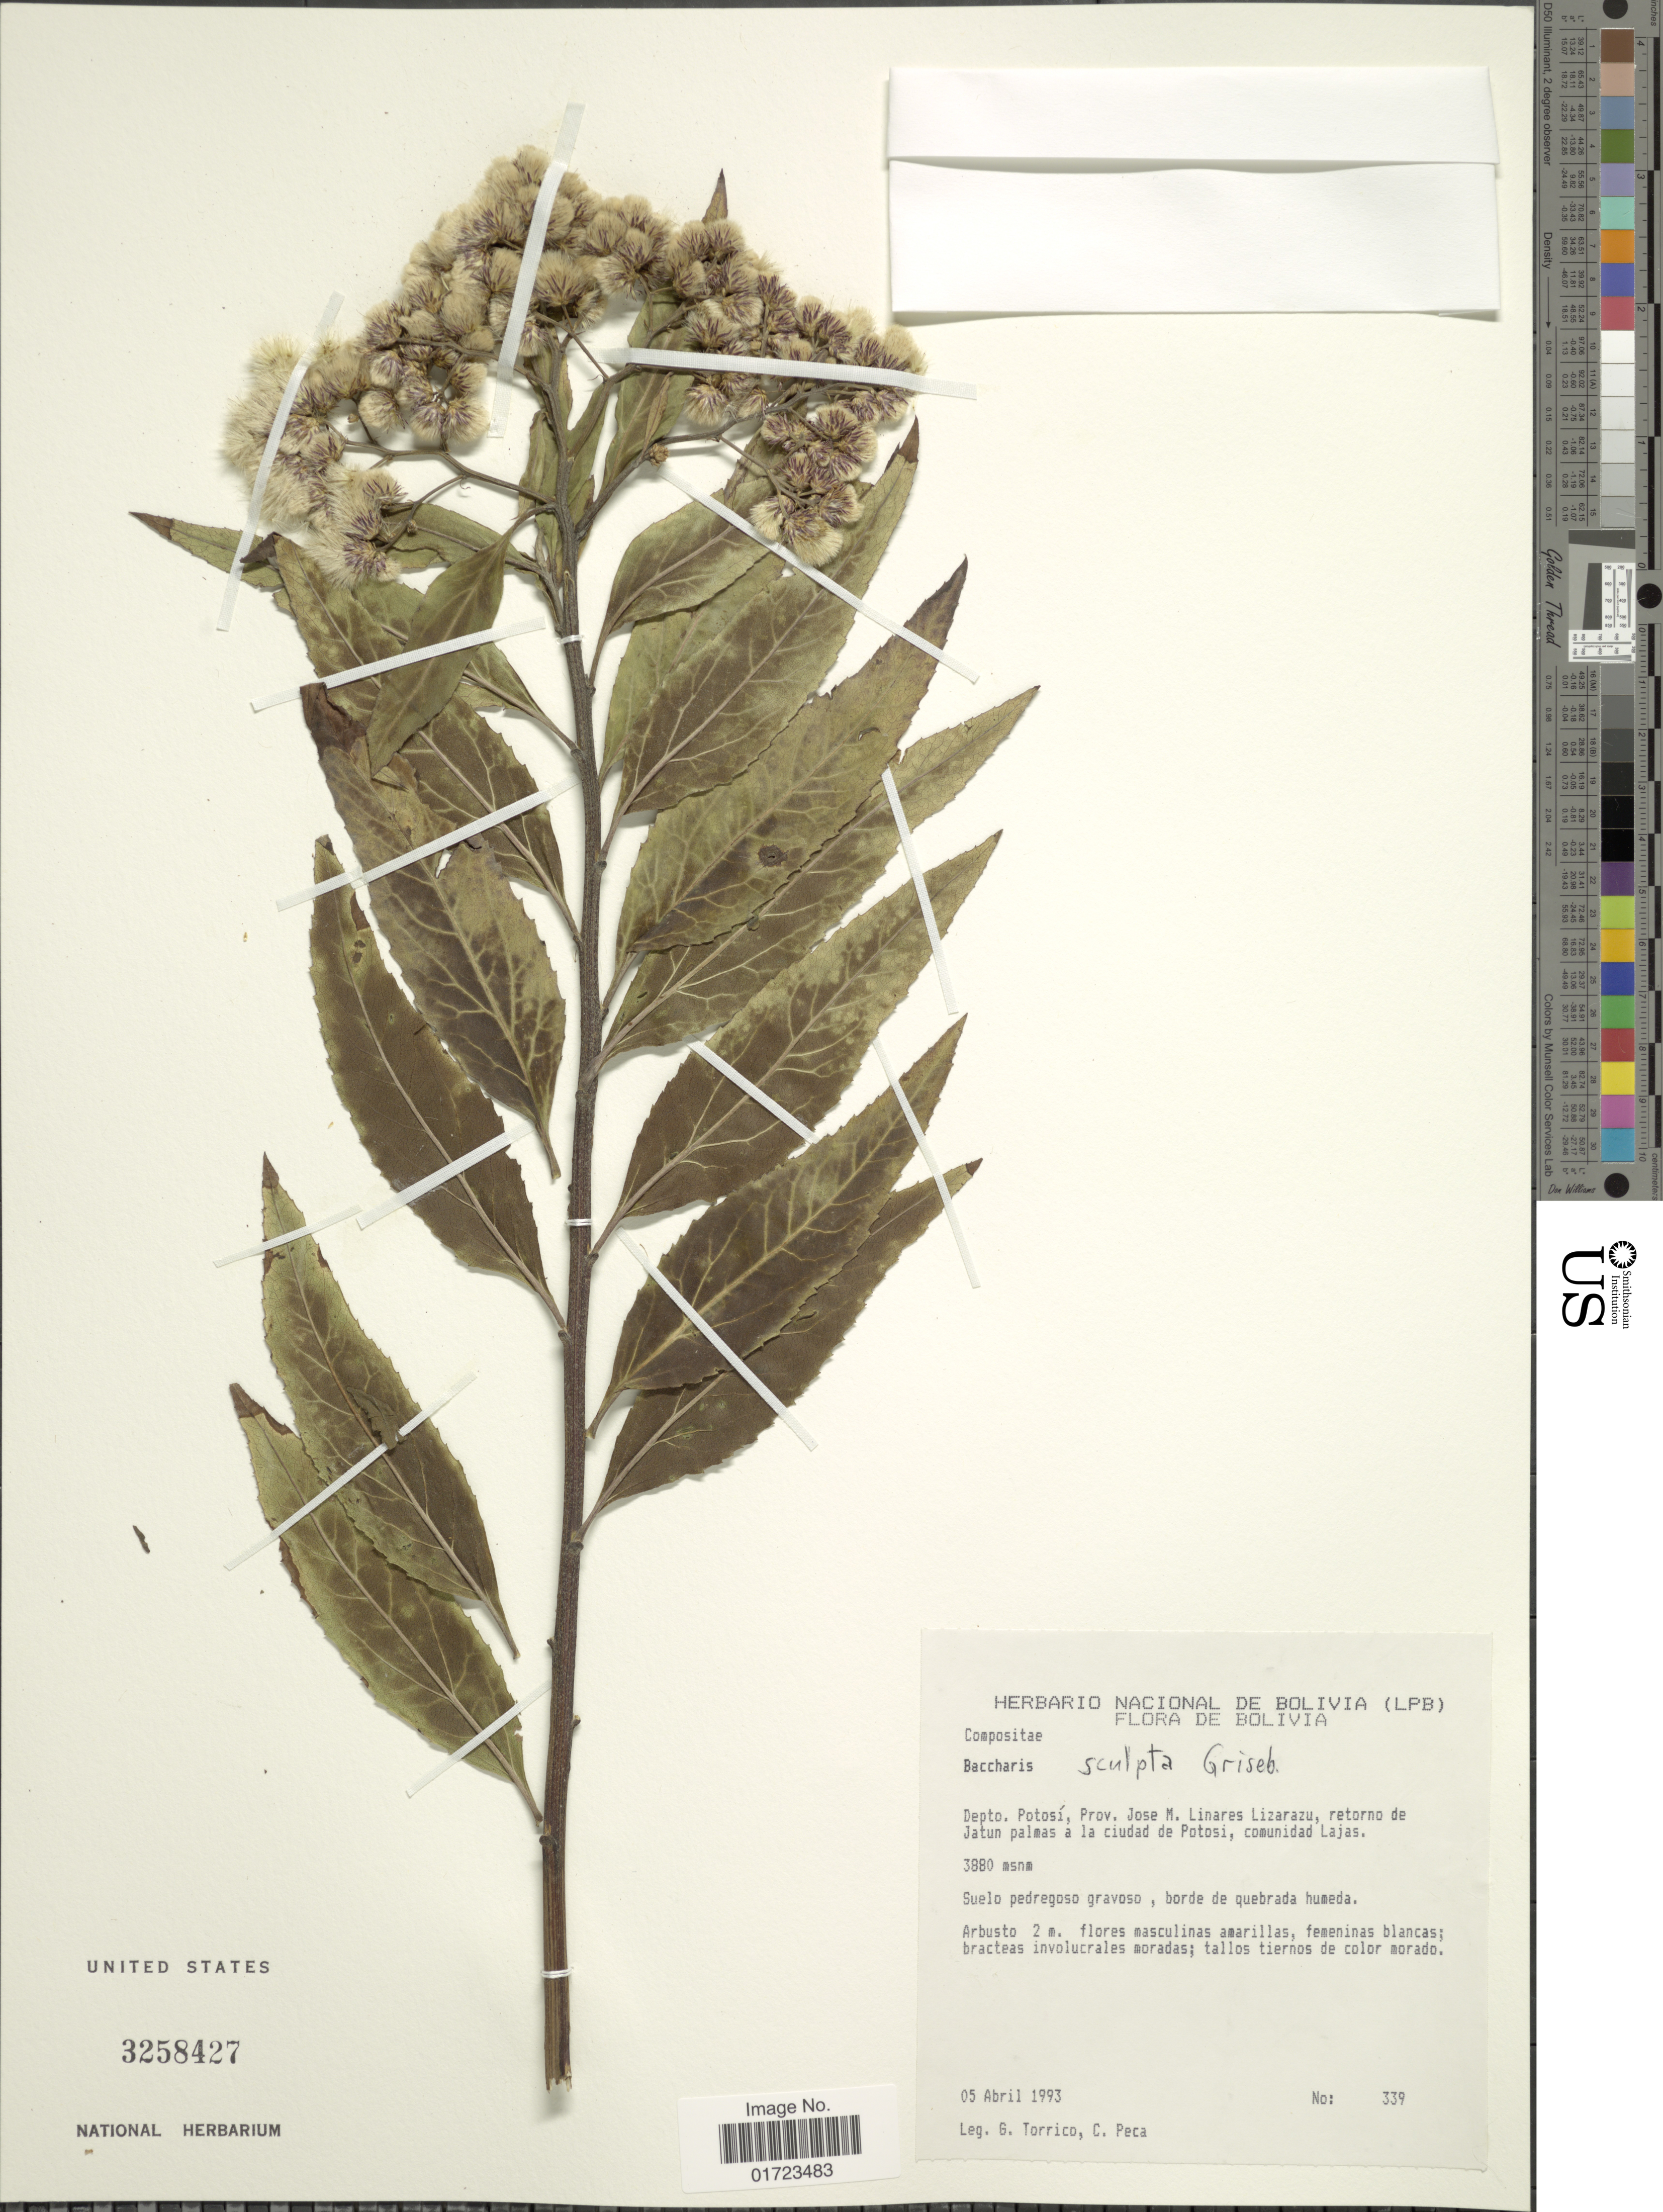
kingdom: Plantae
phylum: Tracheophyta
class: Magnoliopsida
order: Asterales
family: Asteraceae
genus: Baccharis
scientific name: Baccharis sculpta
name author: Griseb.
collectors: G. Torrico & C. Peca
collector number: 339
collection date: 1993-04-05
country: Bolivia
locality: Depto. Potosi, Prov. Jose M. Linares Lizarazu, retorno de Jatun palmas a la ciudad de Potosi.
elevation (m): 3880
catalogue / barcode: US 3258427